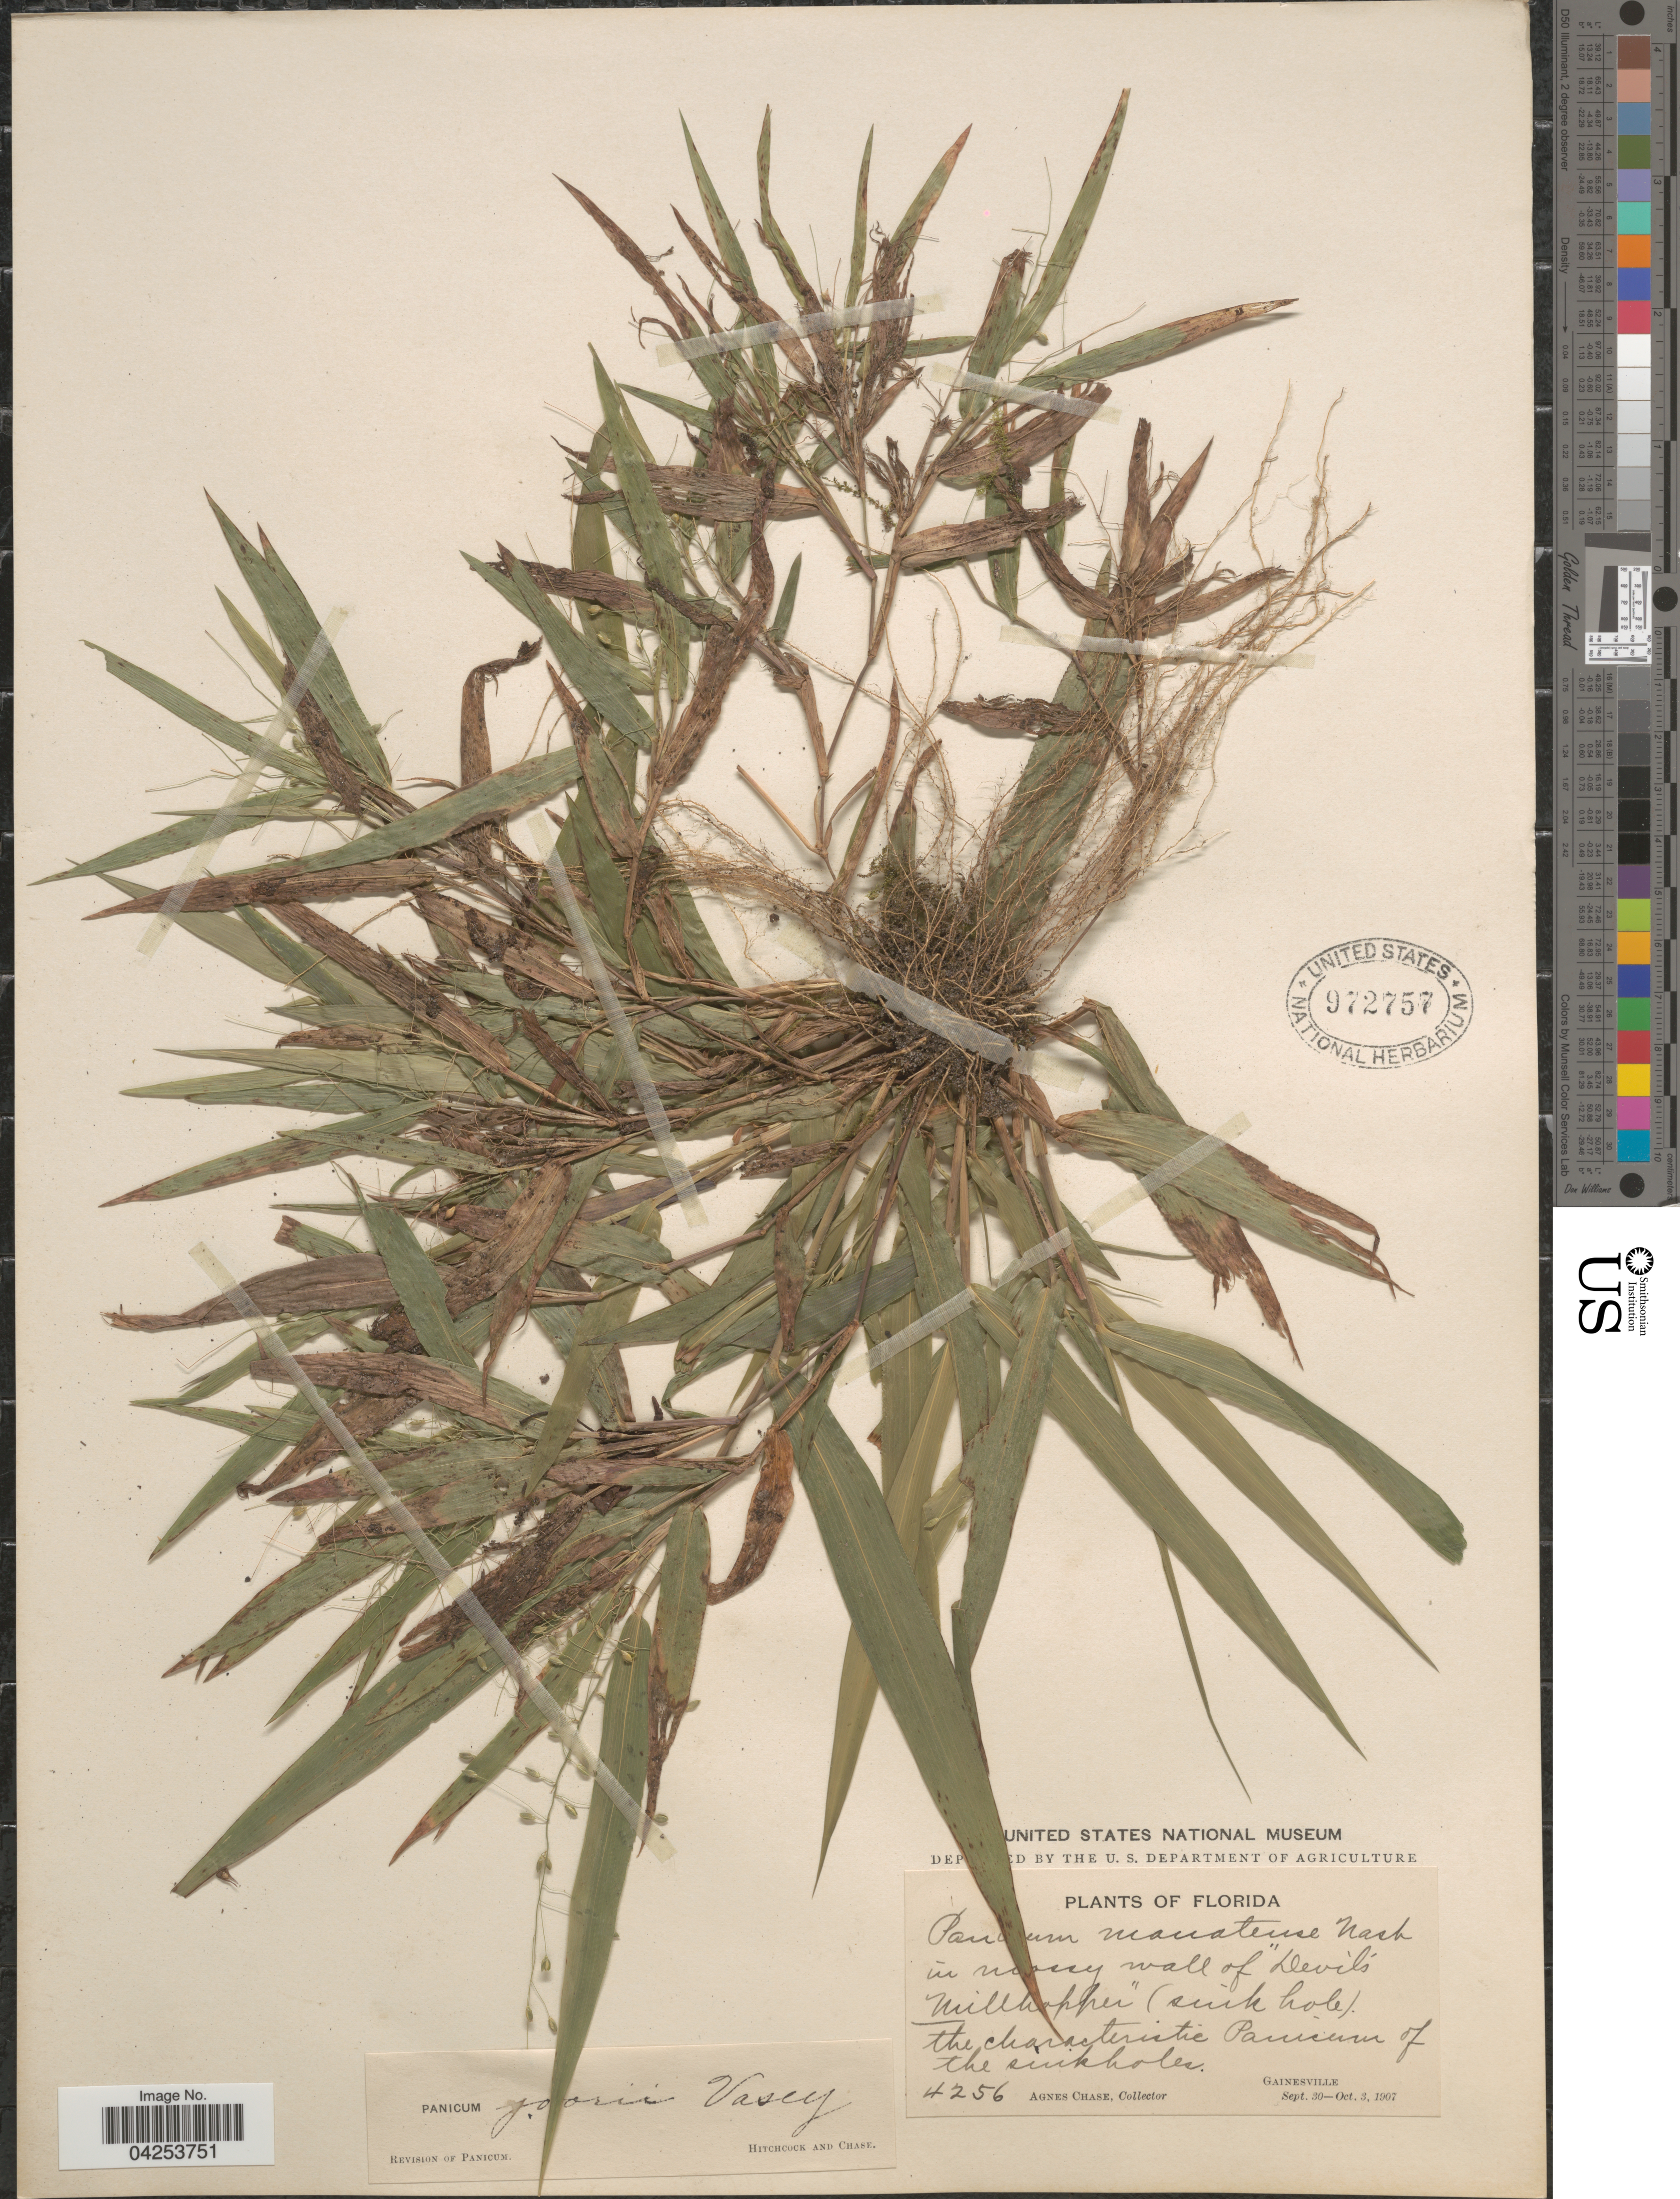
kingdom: Plantae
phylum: Tracheophyta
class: Liliopsida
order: Poales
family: Poaceae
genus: Dichanthelium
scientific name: Dichanthelium commutatum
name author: (Schult.) Gould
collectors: A. Chase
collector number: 4256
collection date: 1907-09-30/1907-10-03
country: United States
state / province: Florida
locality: In mossy wall of "Devil's Millhopper" (sink hole). The characteristic Panicum of the sinkholes. Gainesville.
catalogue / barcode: US 972757